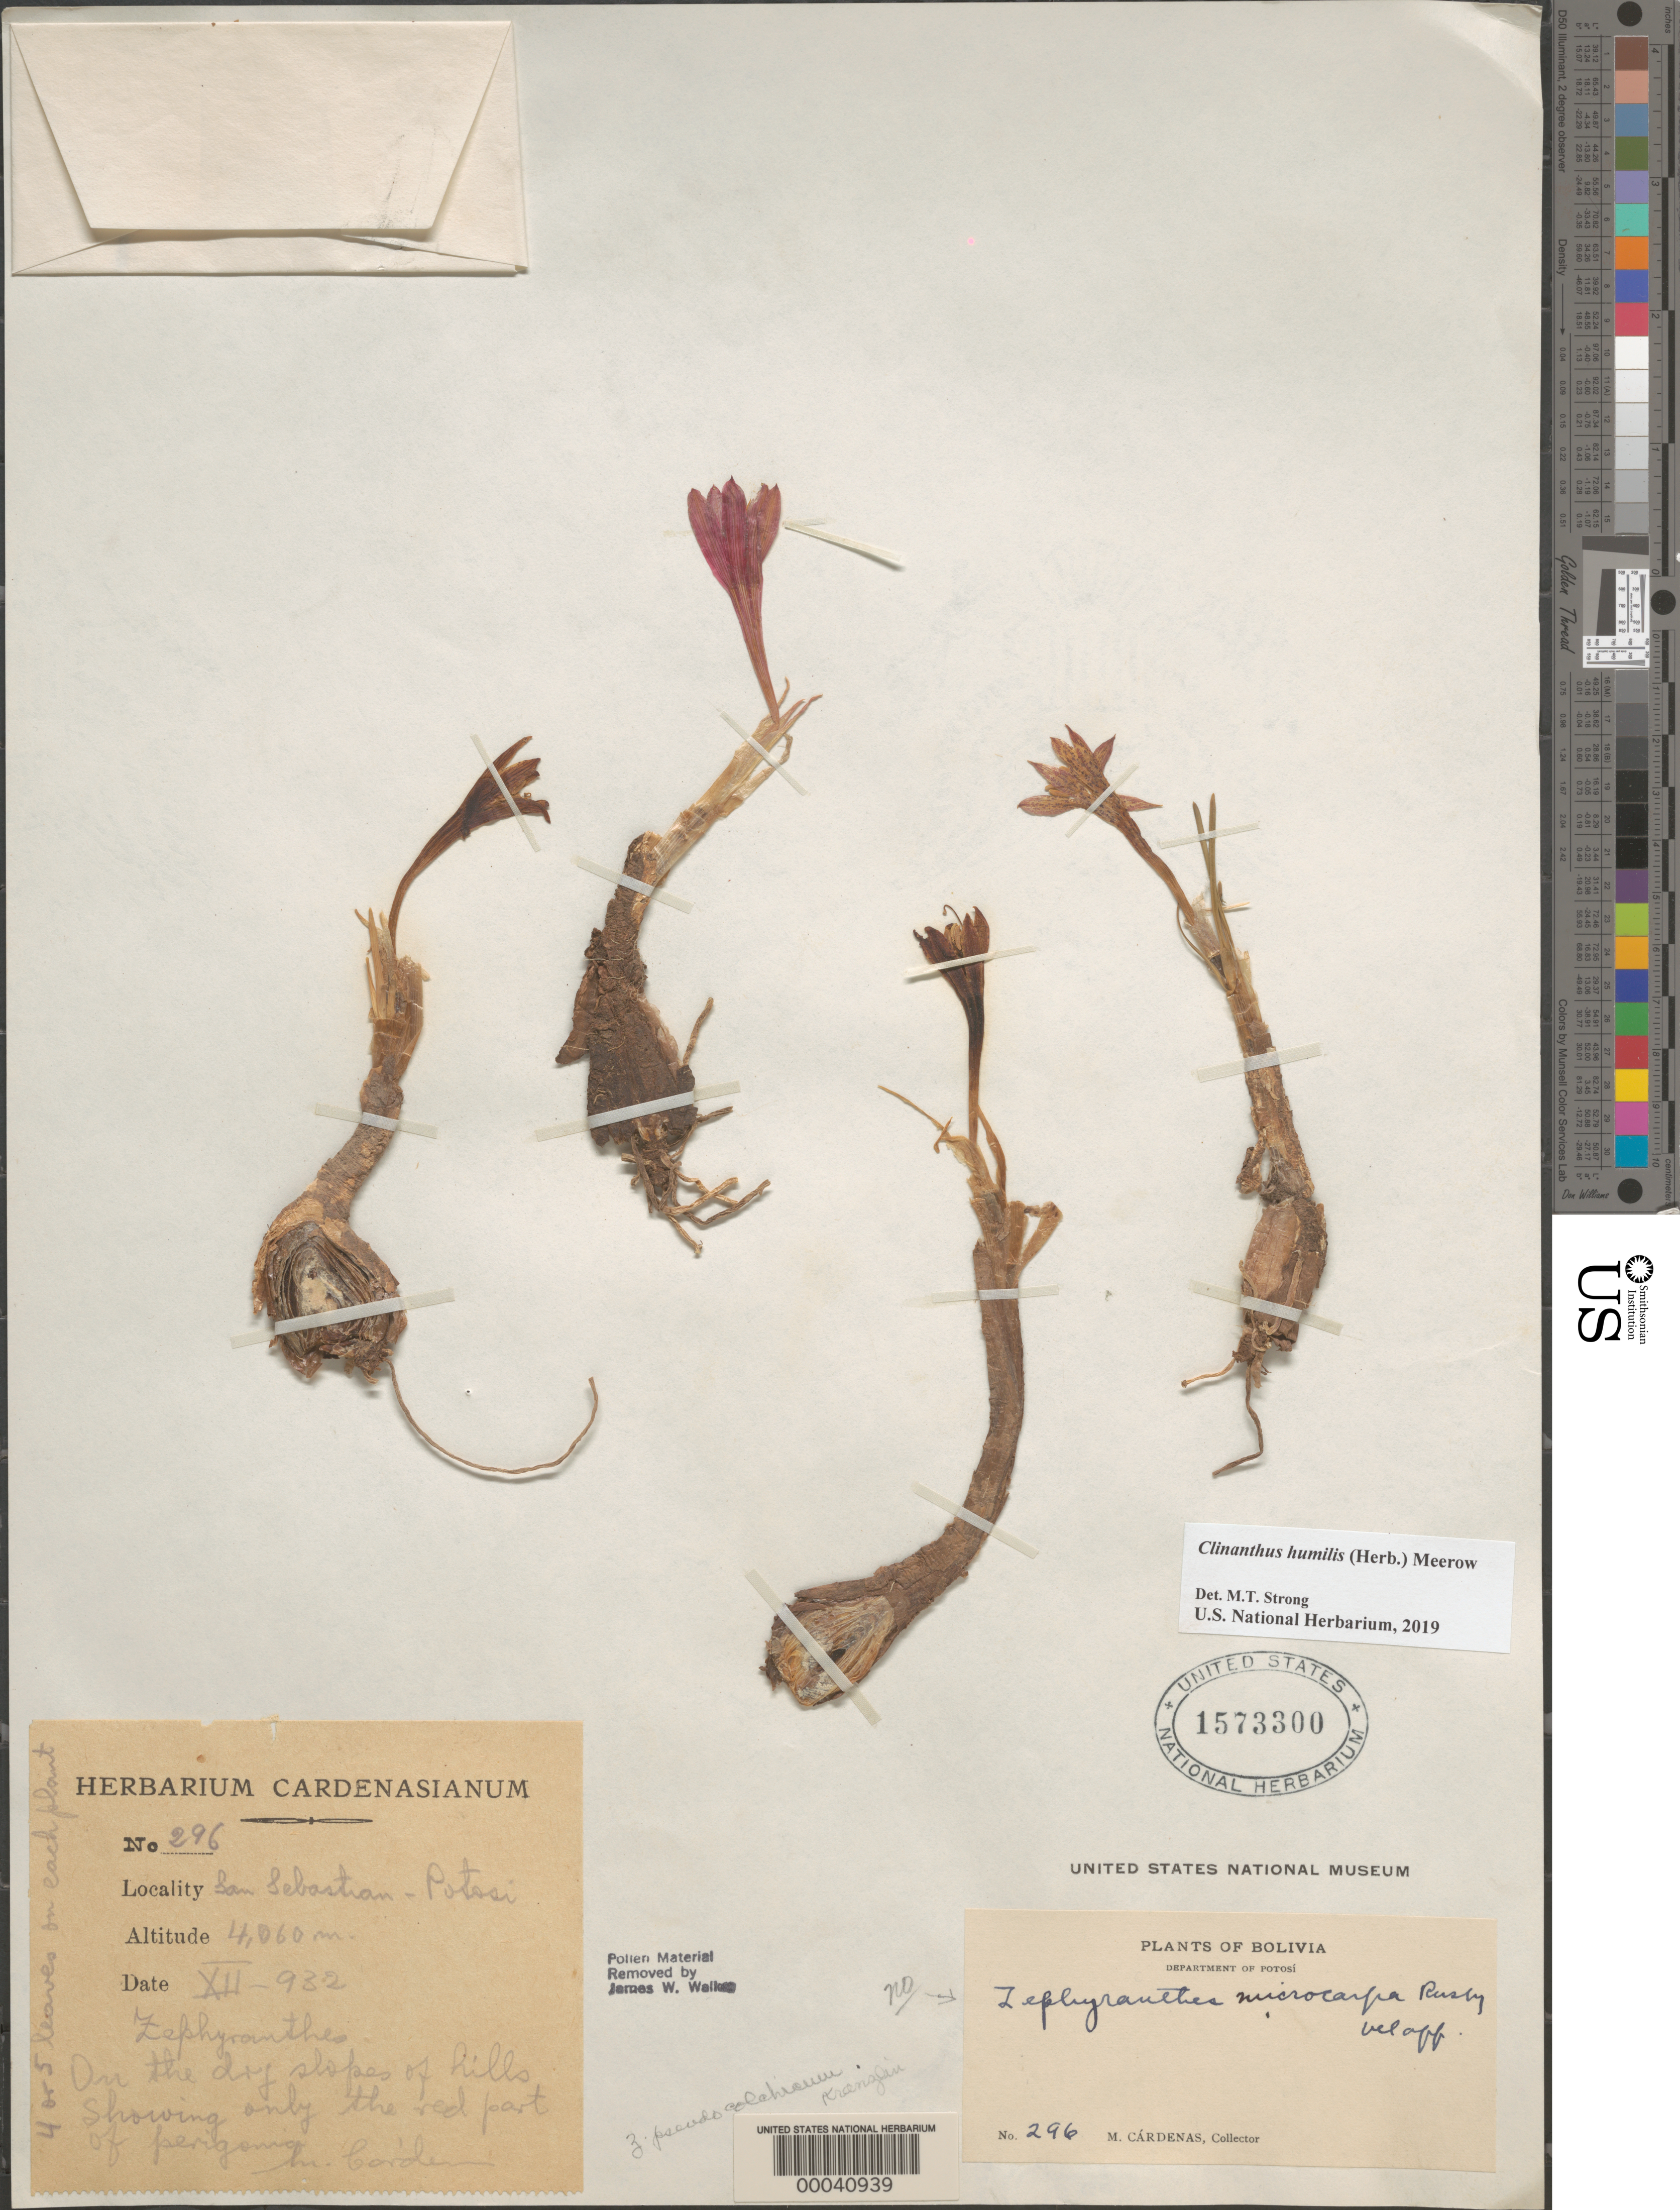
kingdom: Plantae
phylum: Tracheophyta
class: Liliopsida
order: Asparagales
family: Amaryllidaceae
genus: Clinanthus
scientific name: Clinanthus humilis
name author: (Herb.) Meerow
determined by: Strong, Mark T., (BOT), Smithsonian Institution - National Museum of Natural History (UNITED STATES)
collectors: M. Cárdenas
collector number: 296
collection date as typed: Dec 1932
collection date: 1932-12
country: Bolivia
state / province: Potosí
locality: Tauli Dept. (?), San Sebastian - Potosi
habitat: On dry slopes of hills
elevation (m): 4600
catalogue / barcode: US 1573300